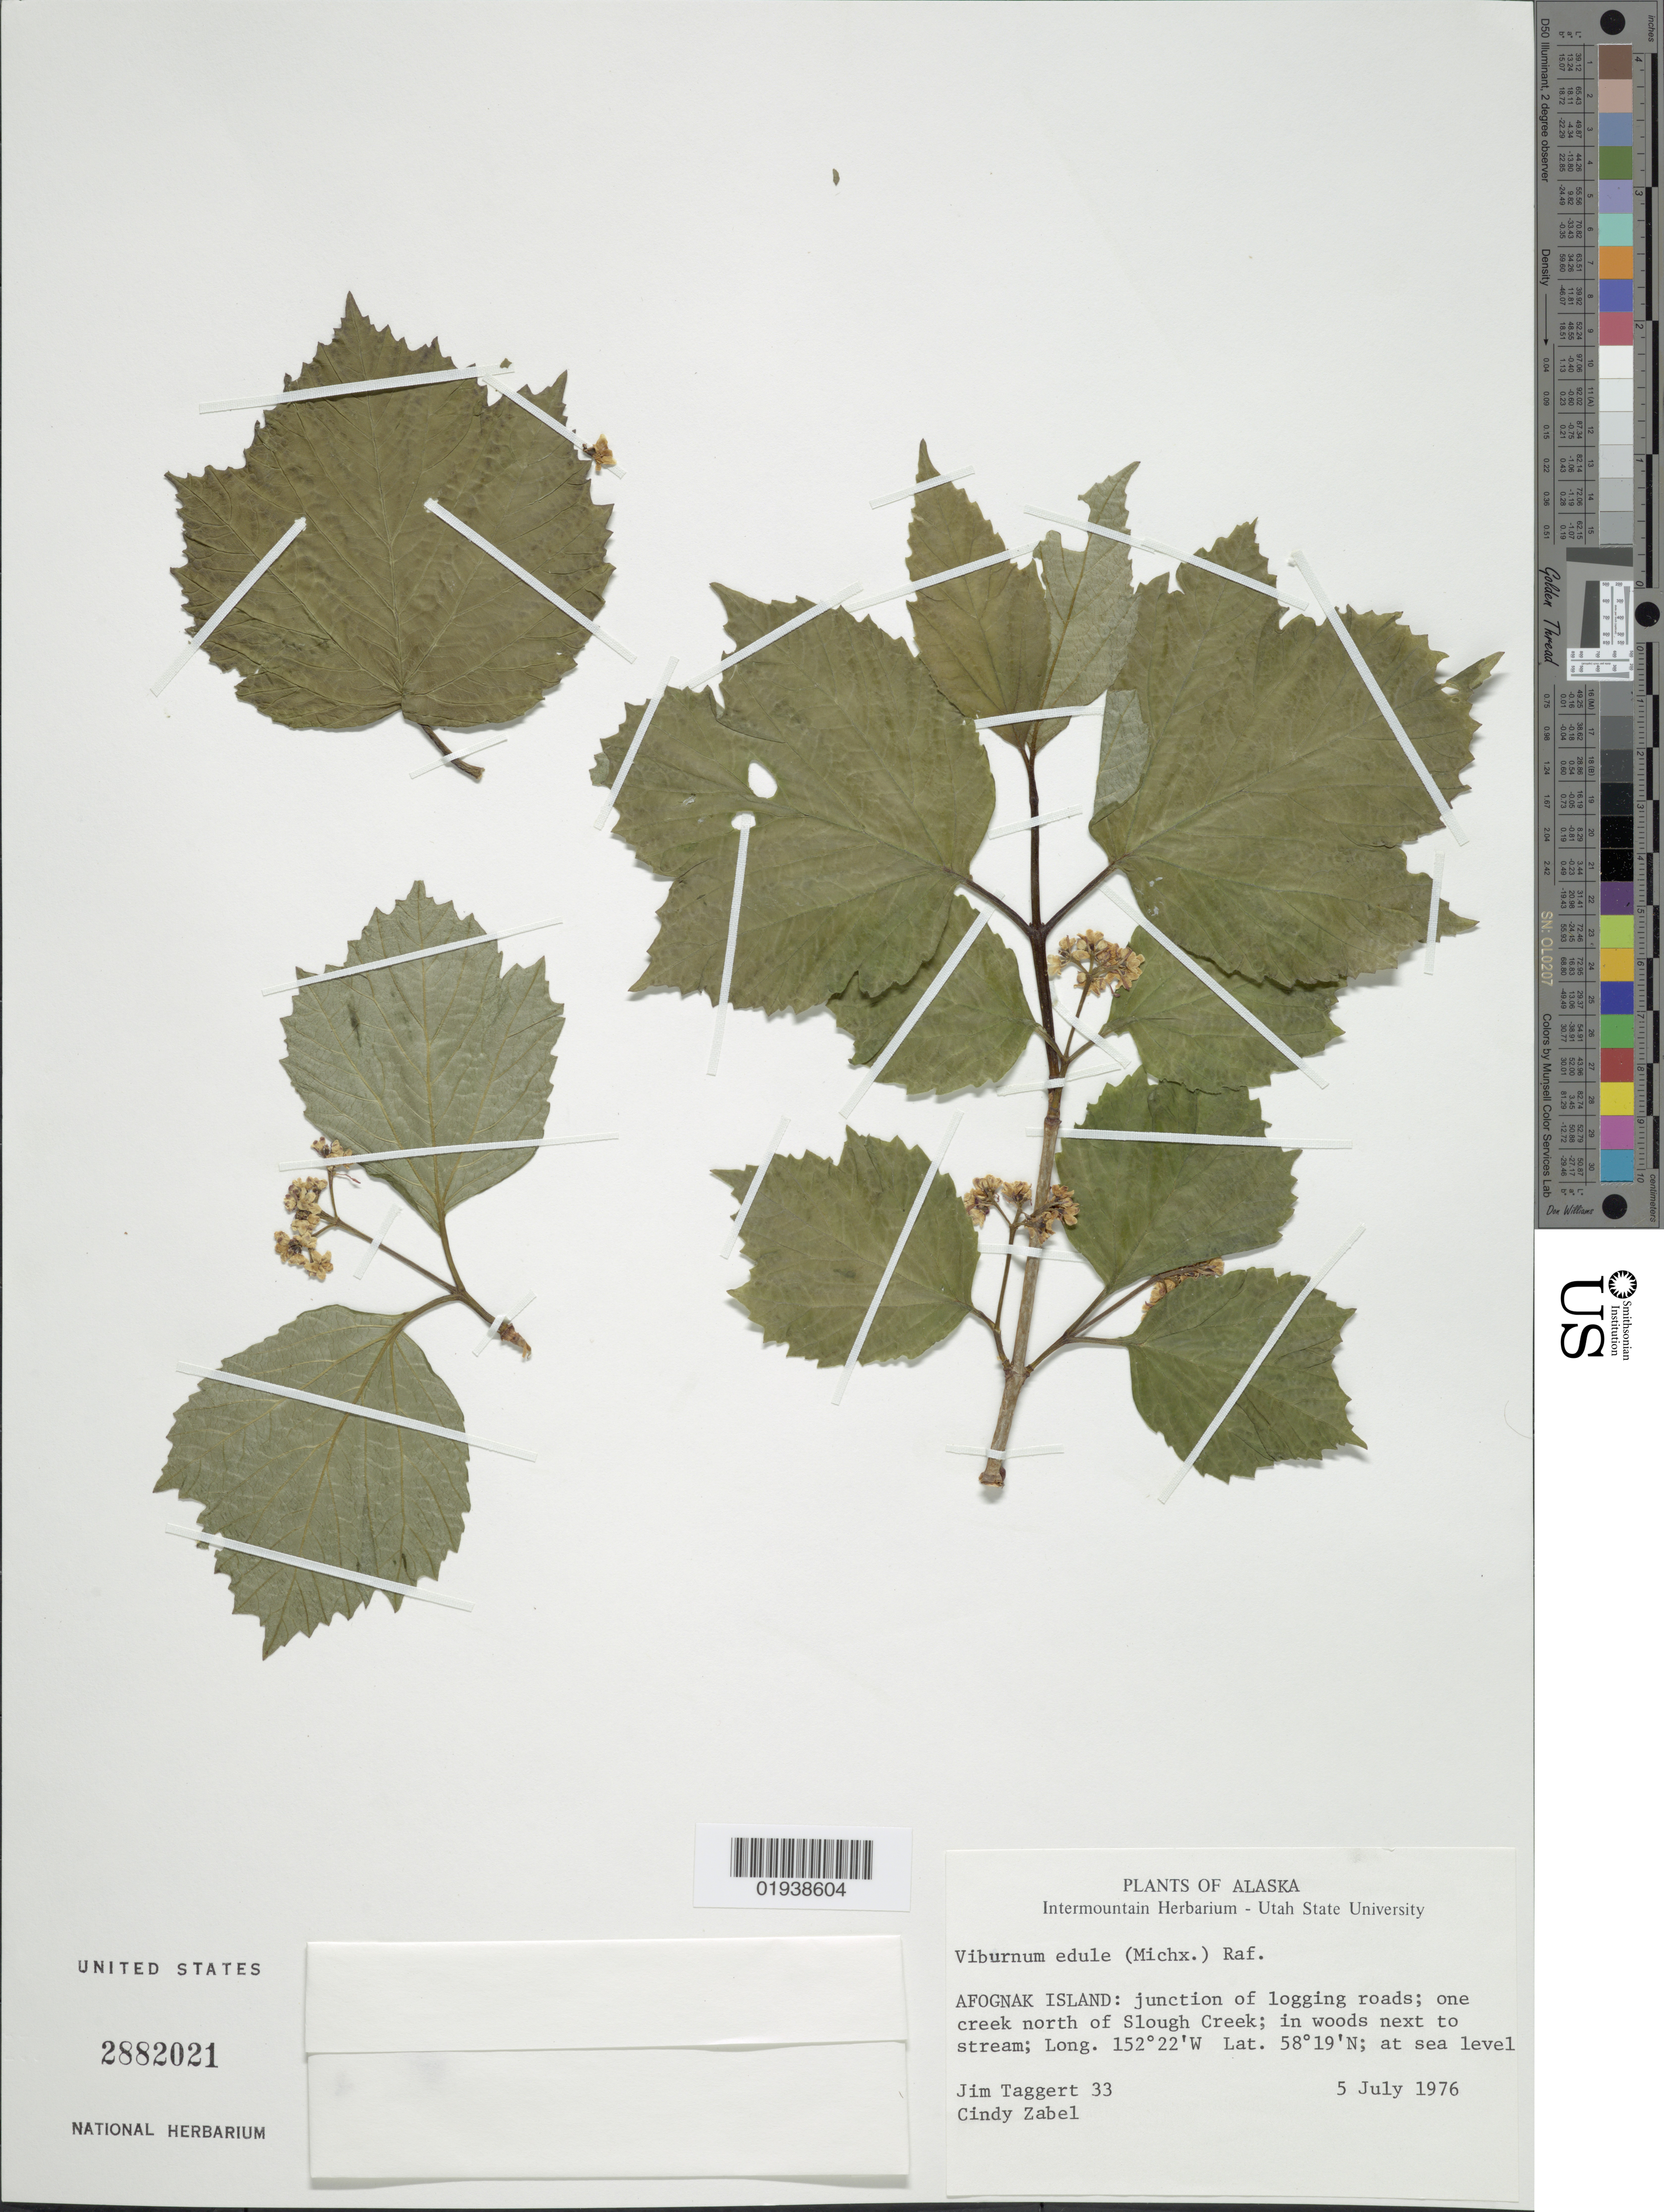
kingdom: Plantae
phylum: Tracheophyta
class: Magnoliopsida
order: Dipsacales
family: Viburnaceae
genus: Viburnum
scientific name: Viburnum edule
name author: (Michx.) Raf.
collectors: J. Taggert & C. Zabel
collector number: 33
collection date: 1976-07-05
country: United States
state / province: Alaska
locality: Afoghnak Island: junction of logging roads; one creek north of Slough Creek.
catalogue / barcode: US 2882021